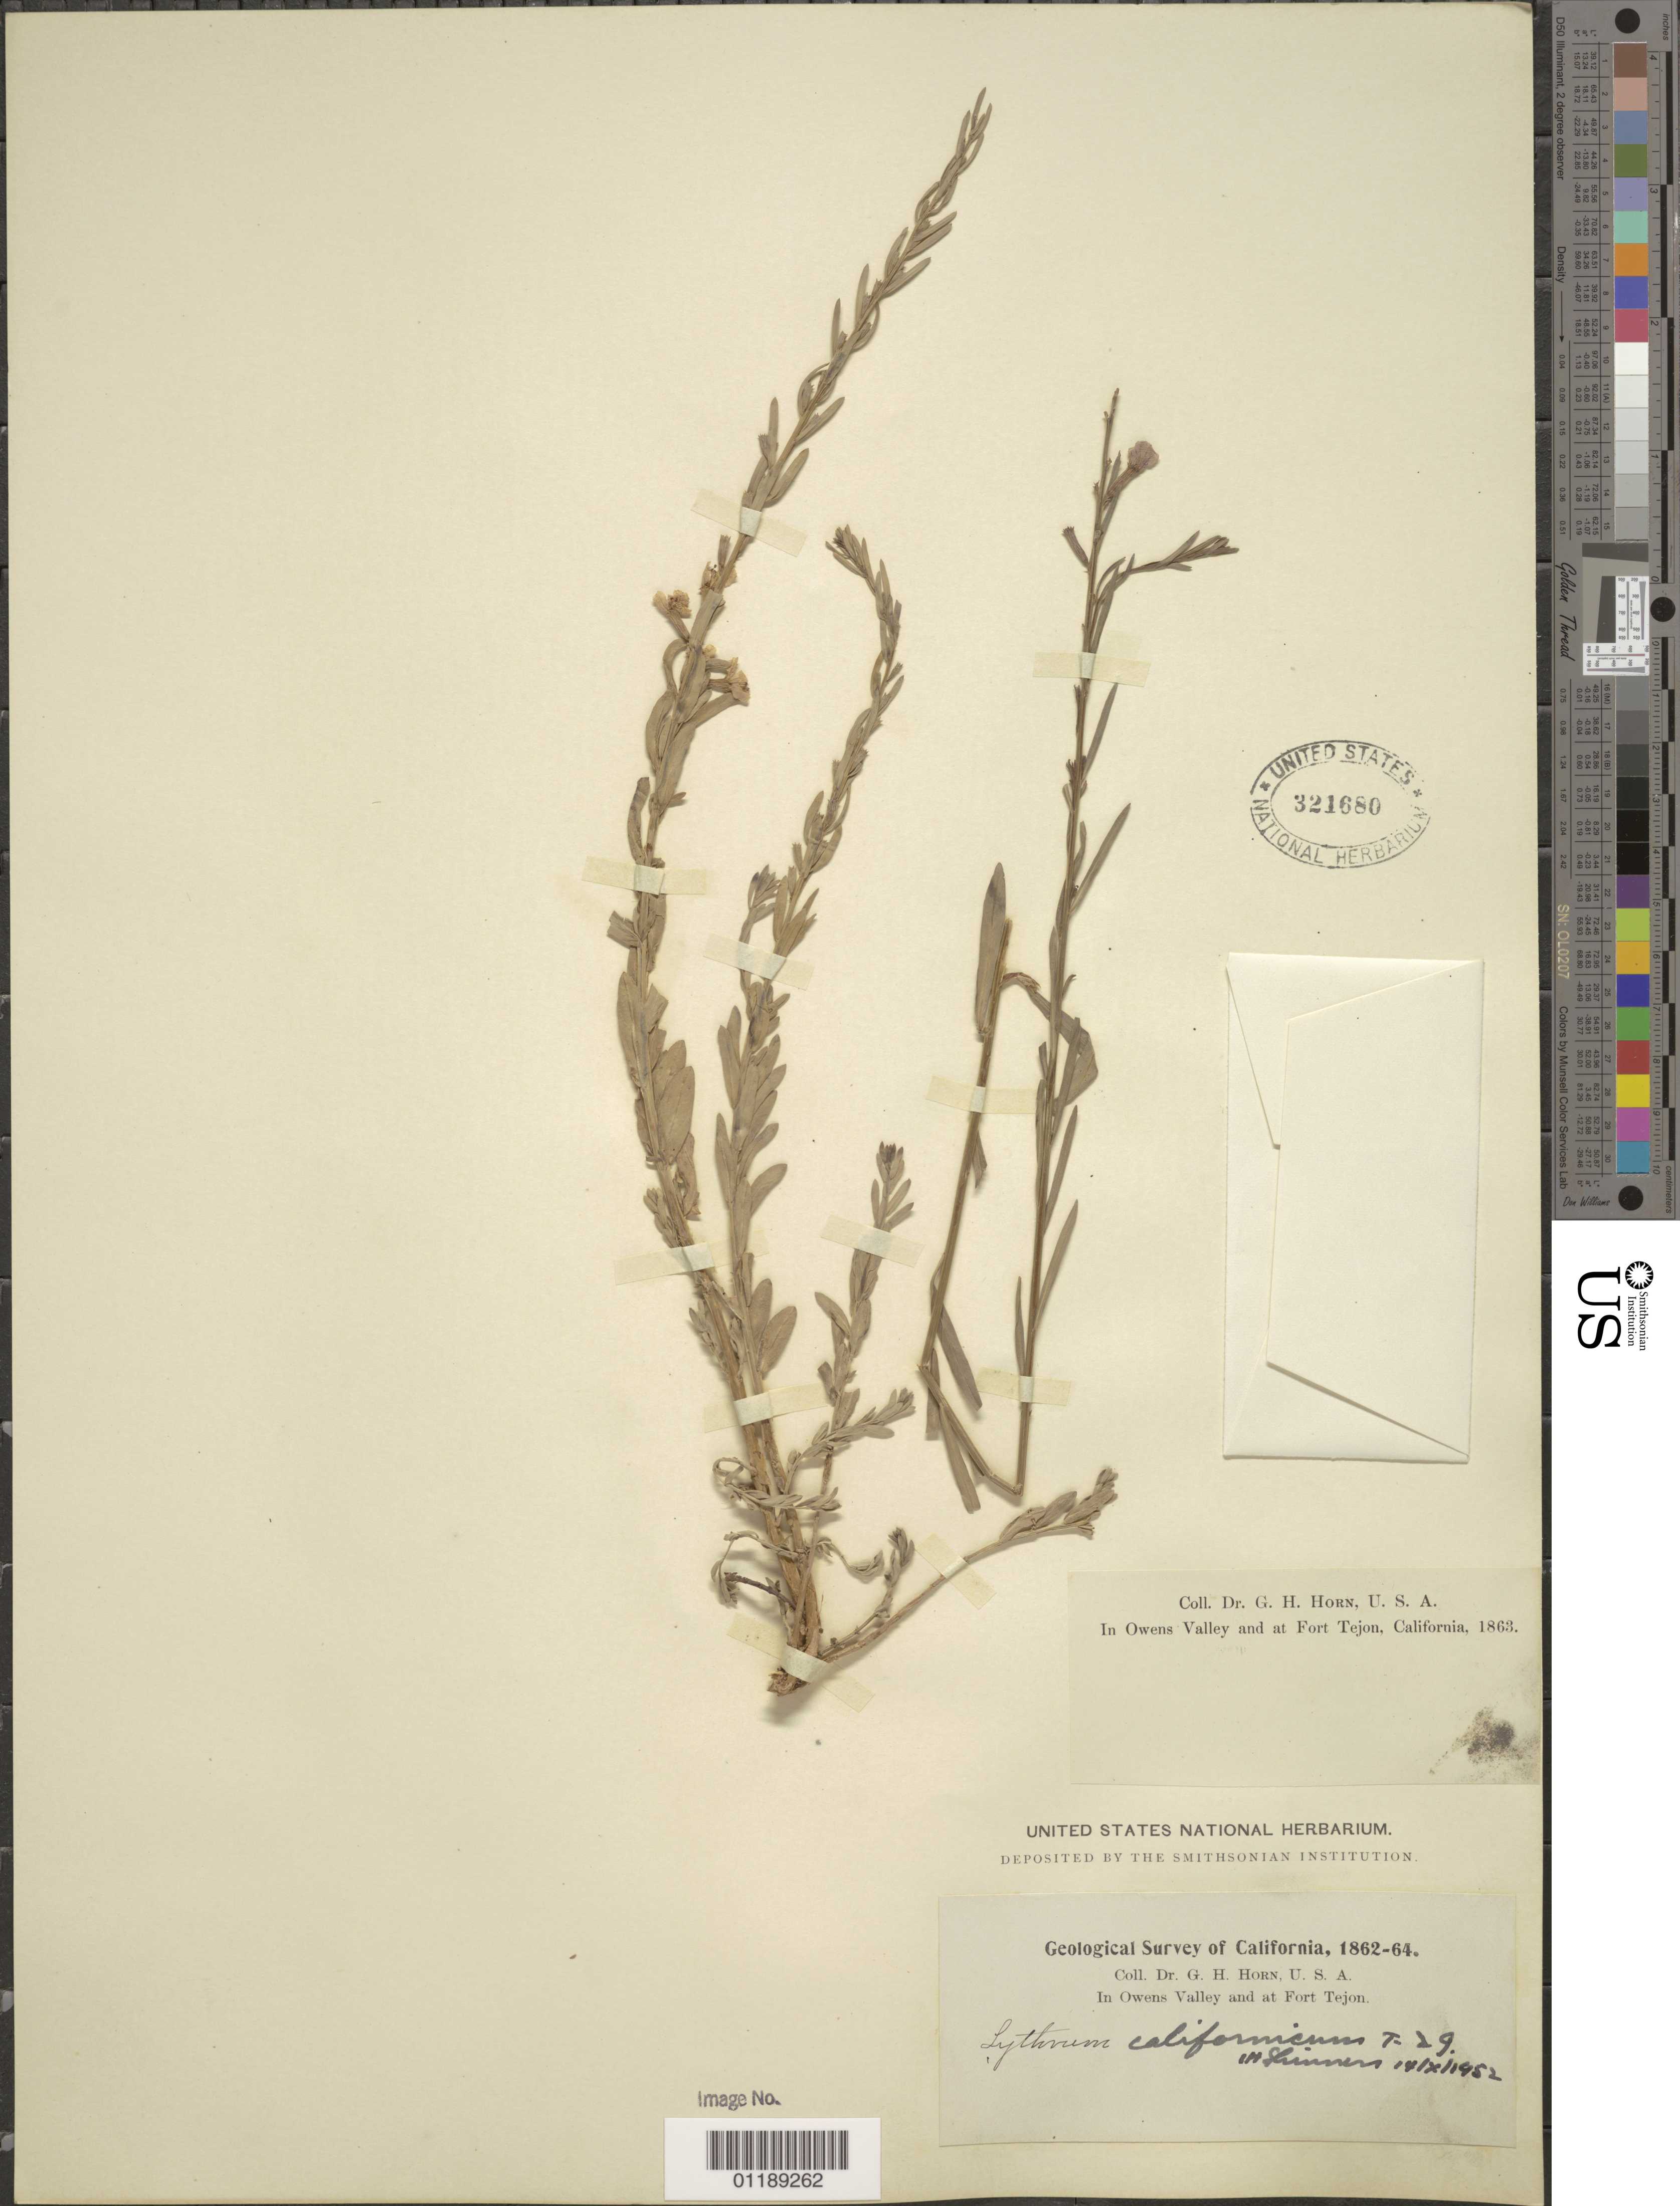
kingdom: Plantae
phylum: Tracheophyta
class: Magnoliopsida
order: Myrtales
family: Lythraceae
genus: Lythrum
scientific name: Lythrum californicum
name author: Torr. & A. Gray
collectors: G. Horn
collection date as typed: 1863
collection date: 1863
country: United States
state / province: California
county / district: Kern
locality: In Owens Valley and at Fort Tejon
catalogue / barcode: US 321680